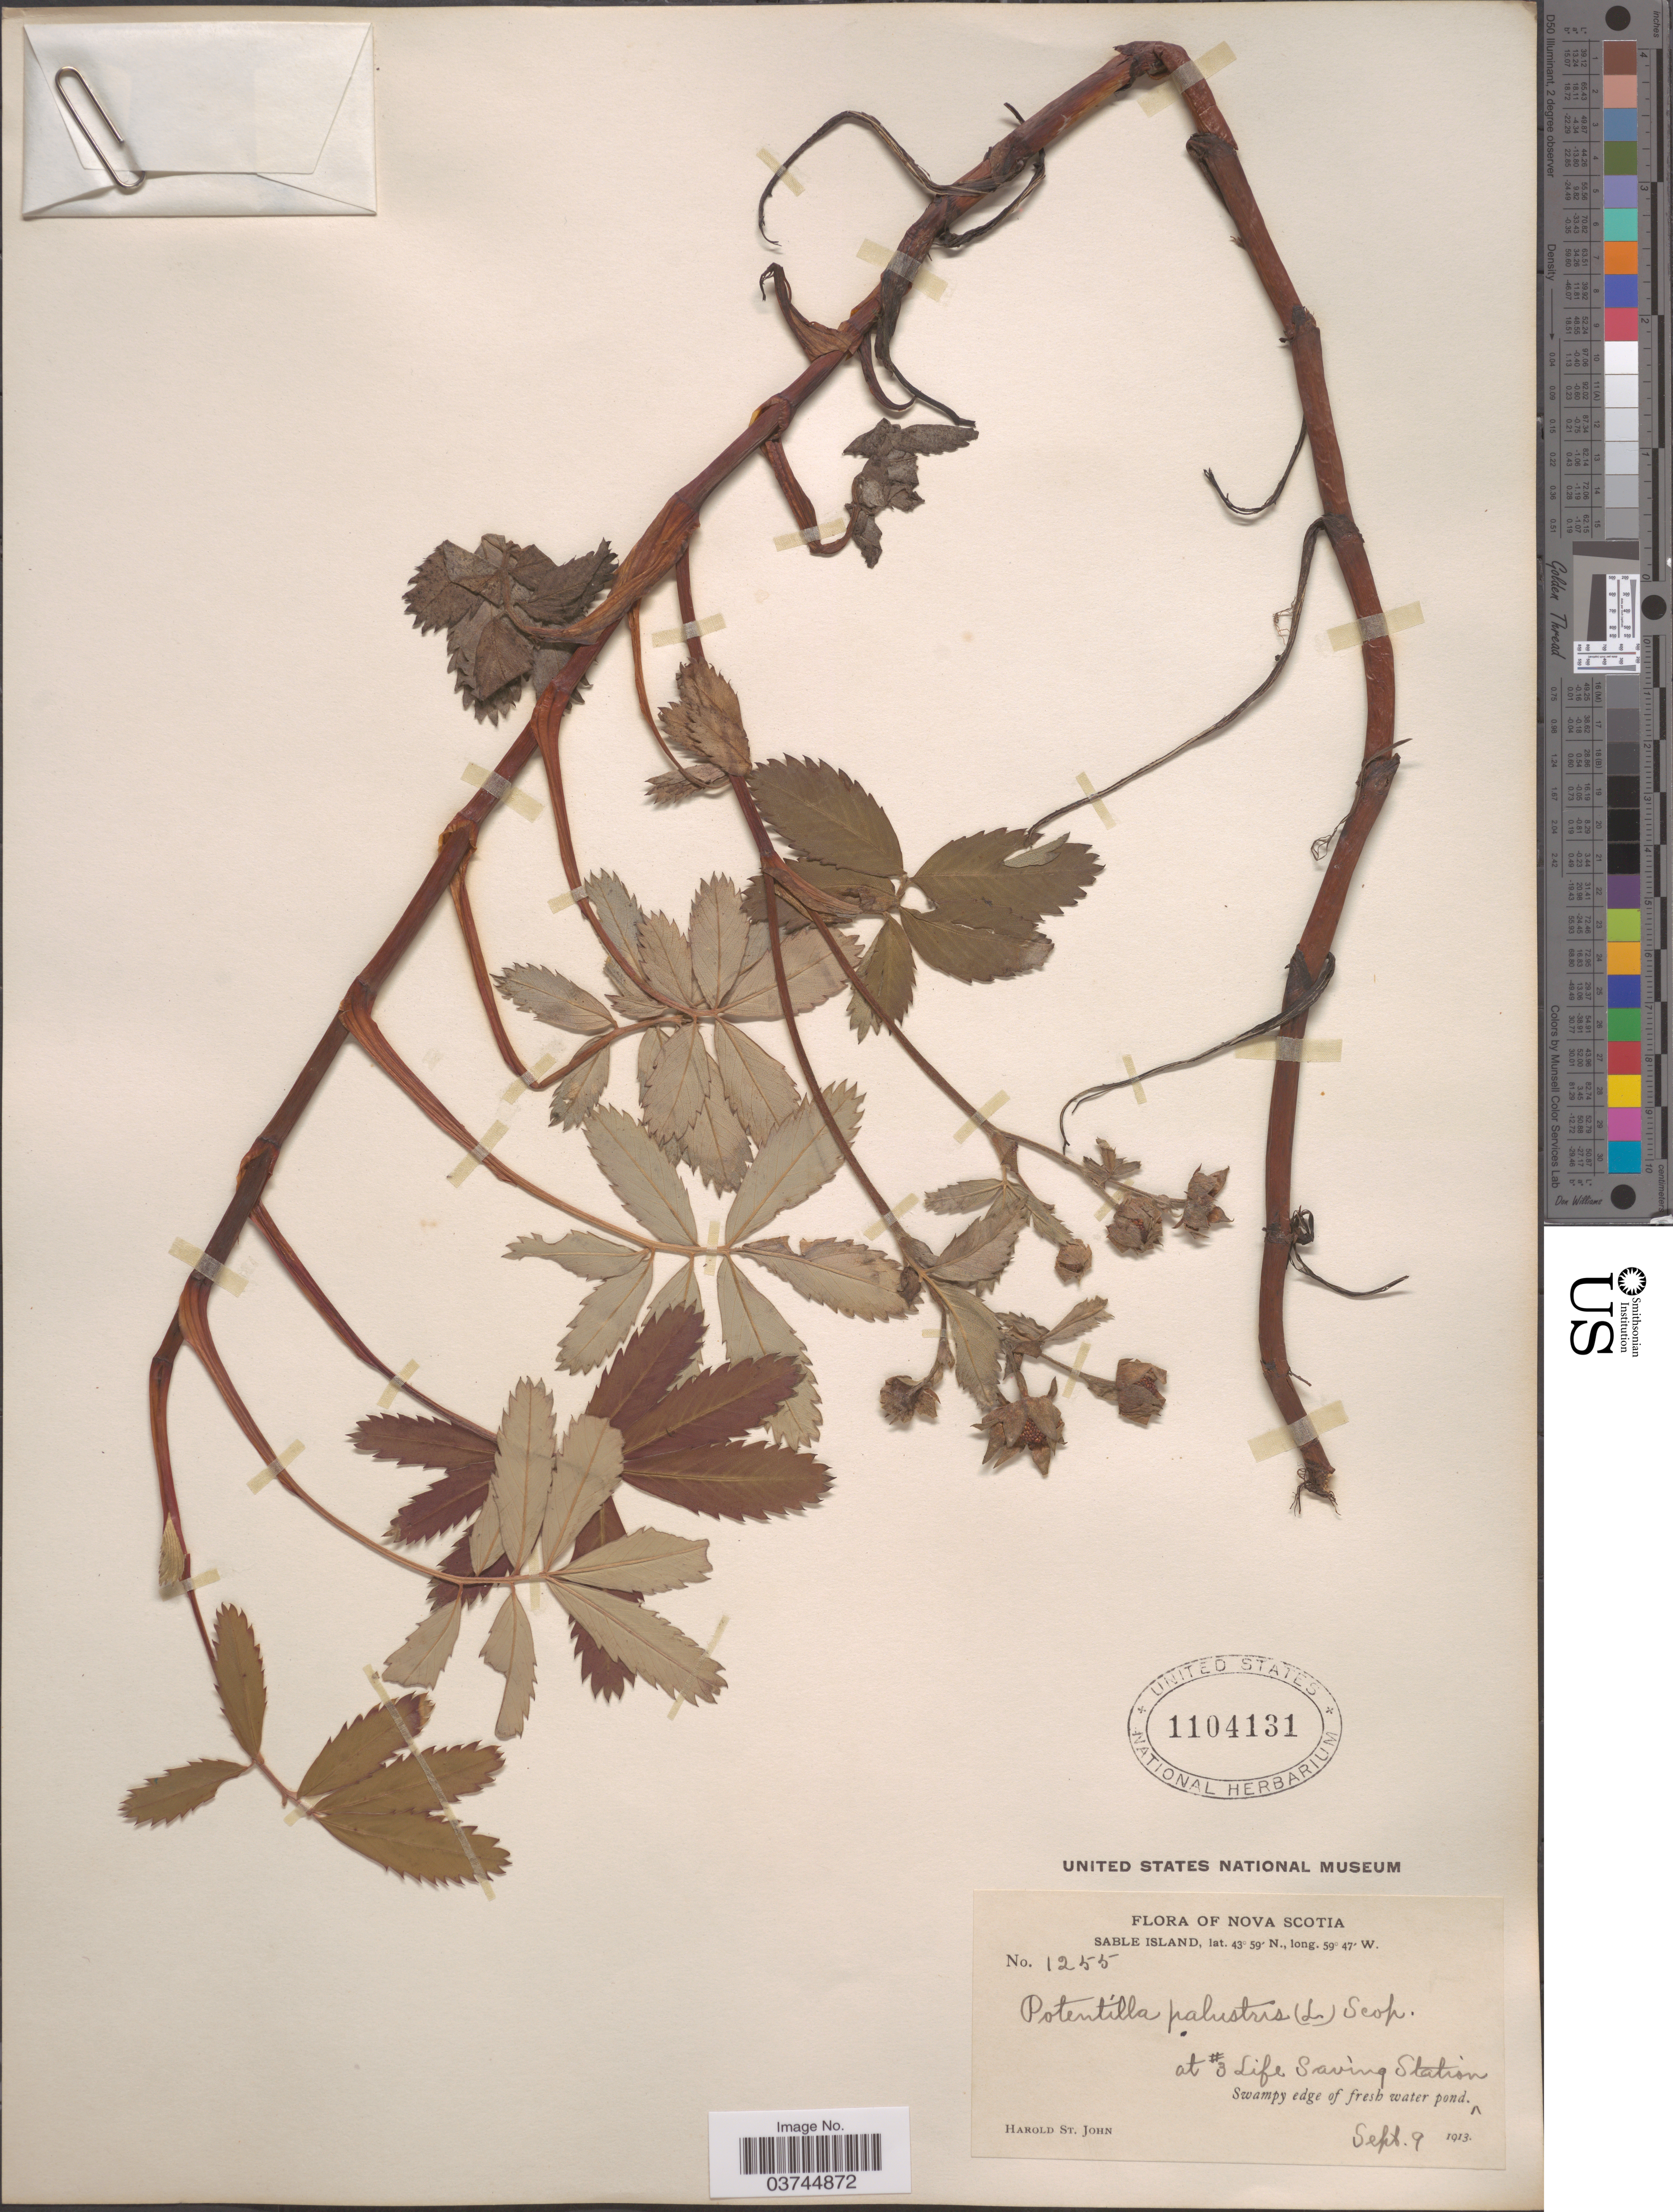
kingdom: Plantae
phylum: Tracheophyta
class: Magnoliopsida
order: Rosales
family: Rosaceae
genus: Comarum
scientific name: Comarum palustre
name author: L.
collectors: H. St. John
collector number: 1255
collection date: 1913-09-09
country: Canada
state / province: Nova Scotia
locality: Sable Island. At #3 Life Saving Station. Swampy edge of fresh water pond.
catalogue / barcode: US 1104131